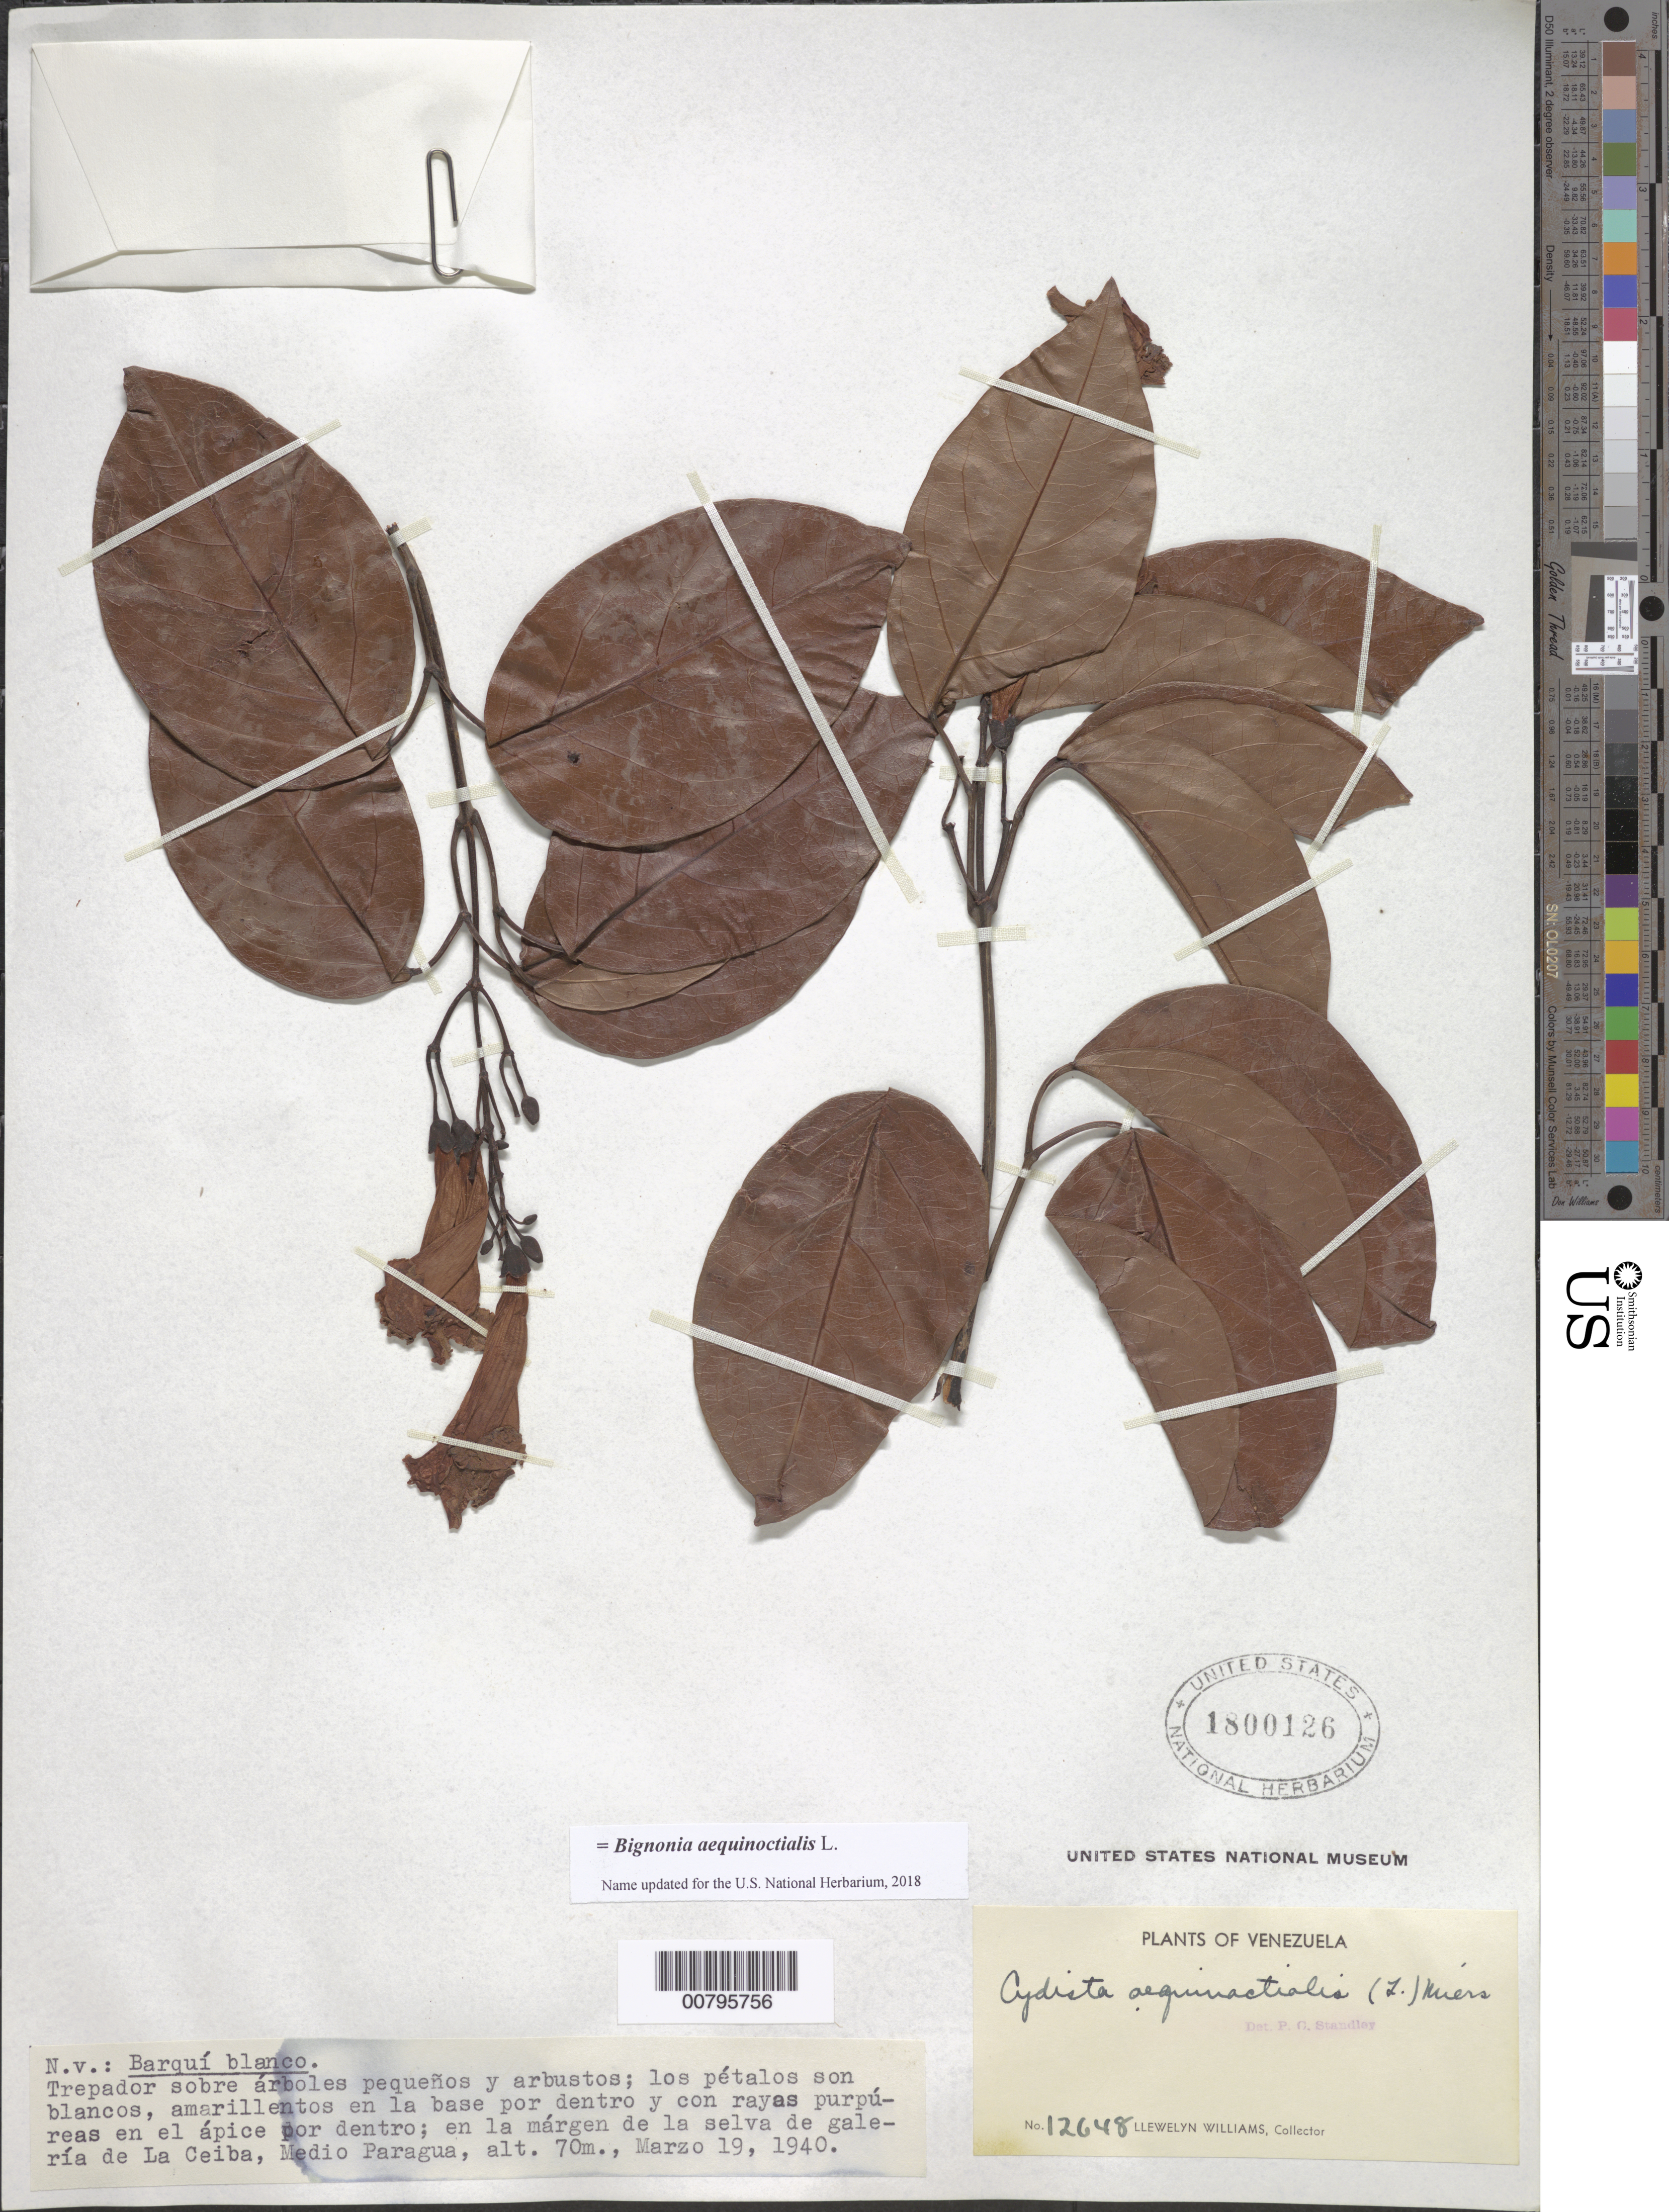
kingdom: Plantae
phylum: Tracheophyta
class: Magnoliopsida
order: Lamiales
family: Bignoniaceae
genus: Bignonia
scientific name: Bignonia aequinoctialis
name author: L.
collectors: Ll. Williams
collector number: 12648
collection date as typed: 19-Mar-40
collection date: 1940-03-19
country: Venezuela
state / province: Bolívar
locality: La Ceiba, Medio Paragua; Río Asa, afl. del Paragua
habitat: Márgen de la selva de galería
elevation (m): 70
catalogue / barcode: US 1800126